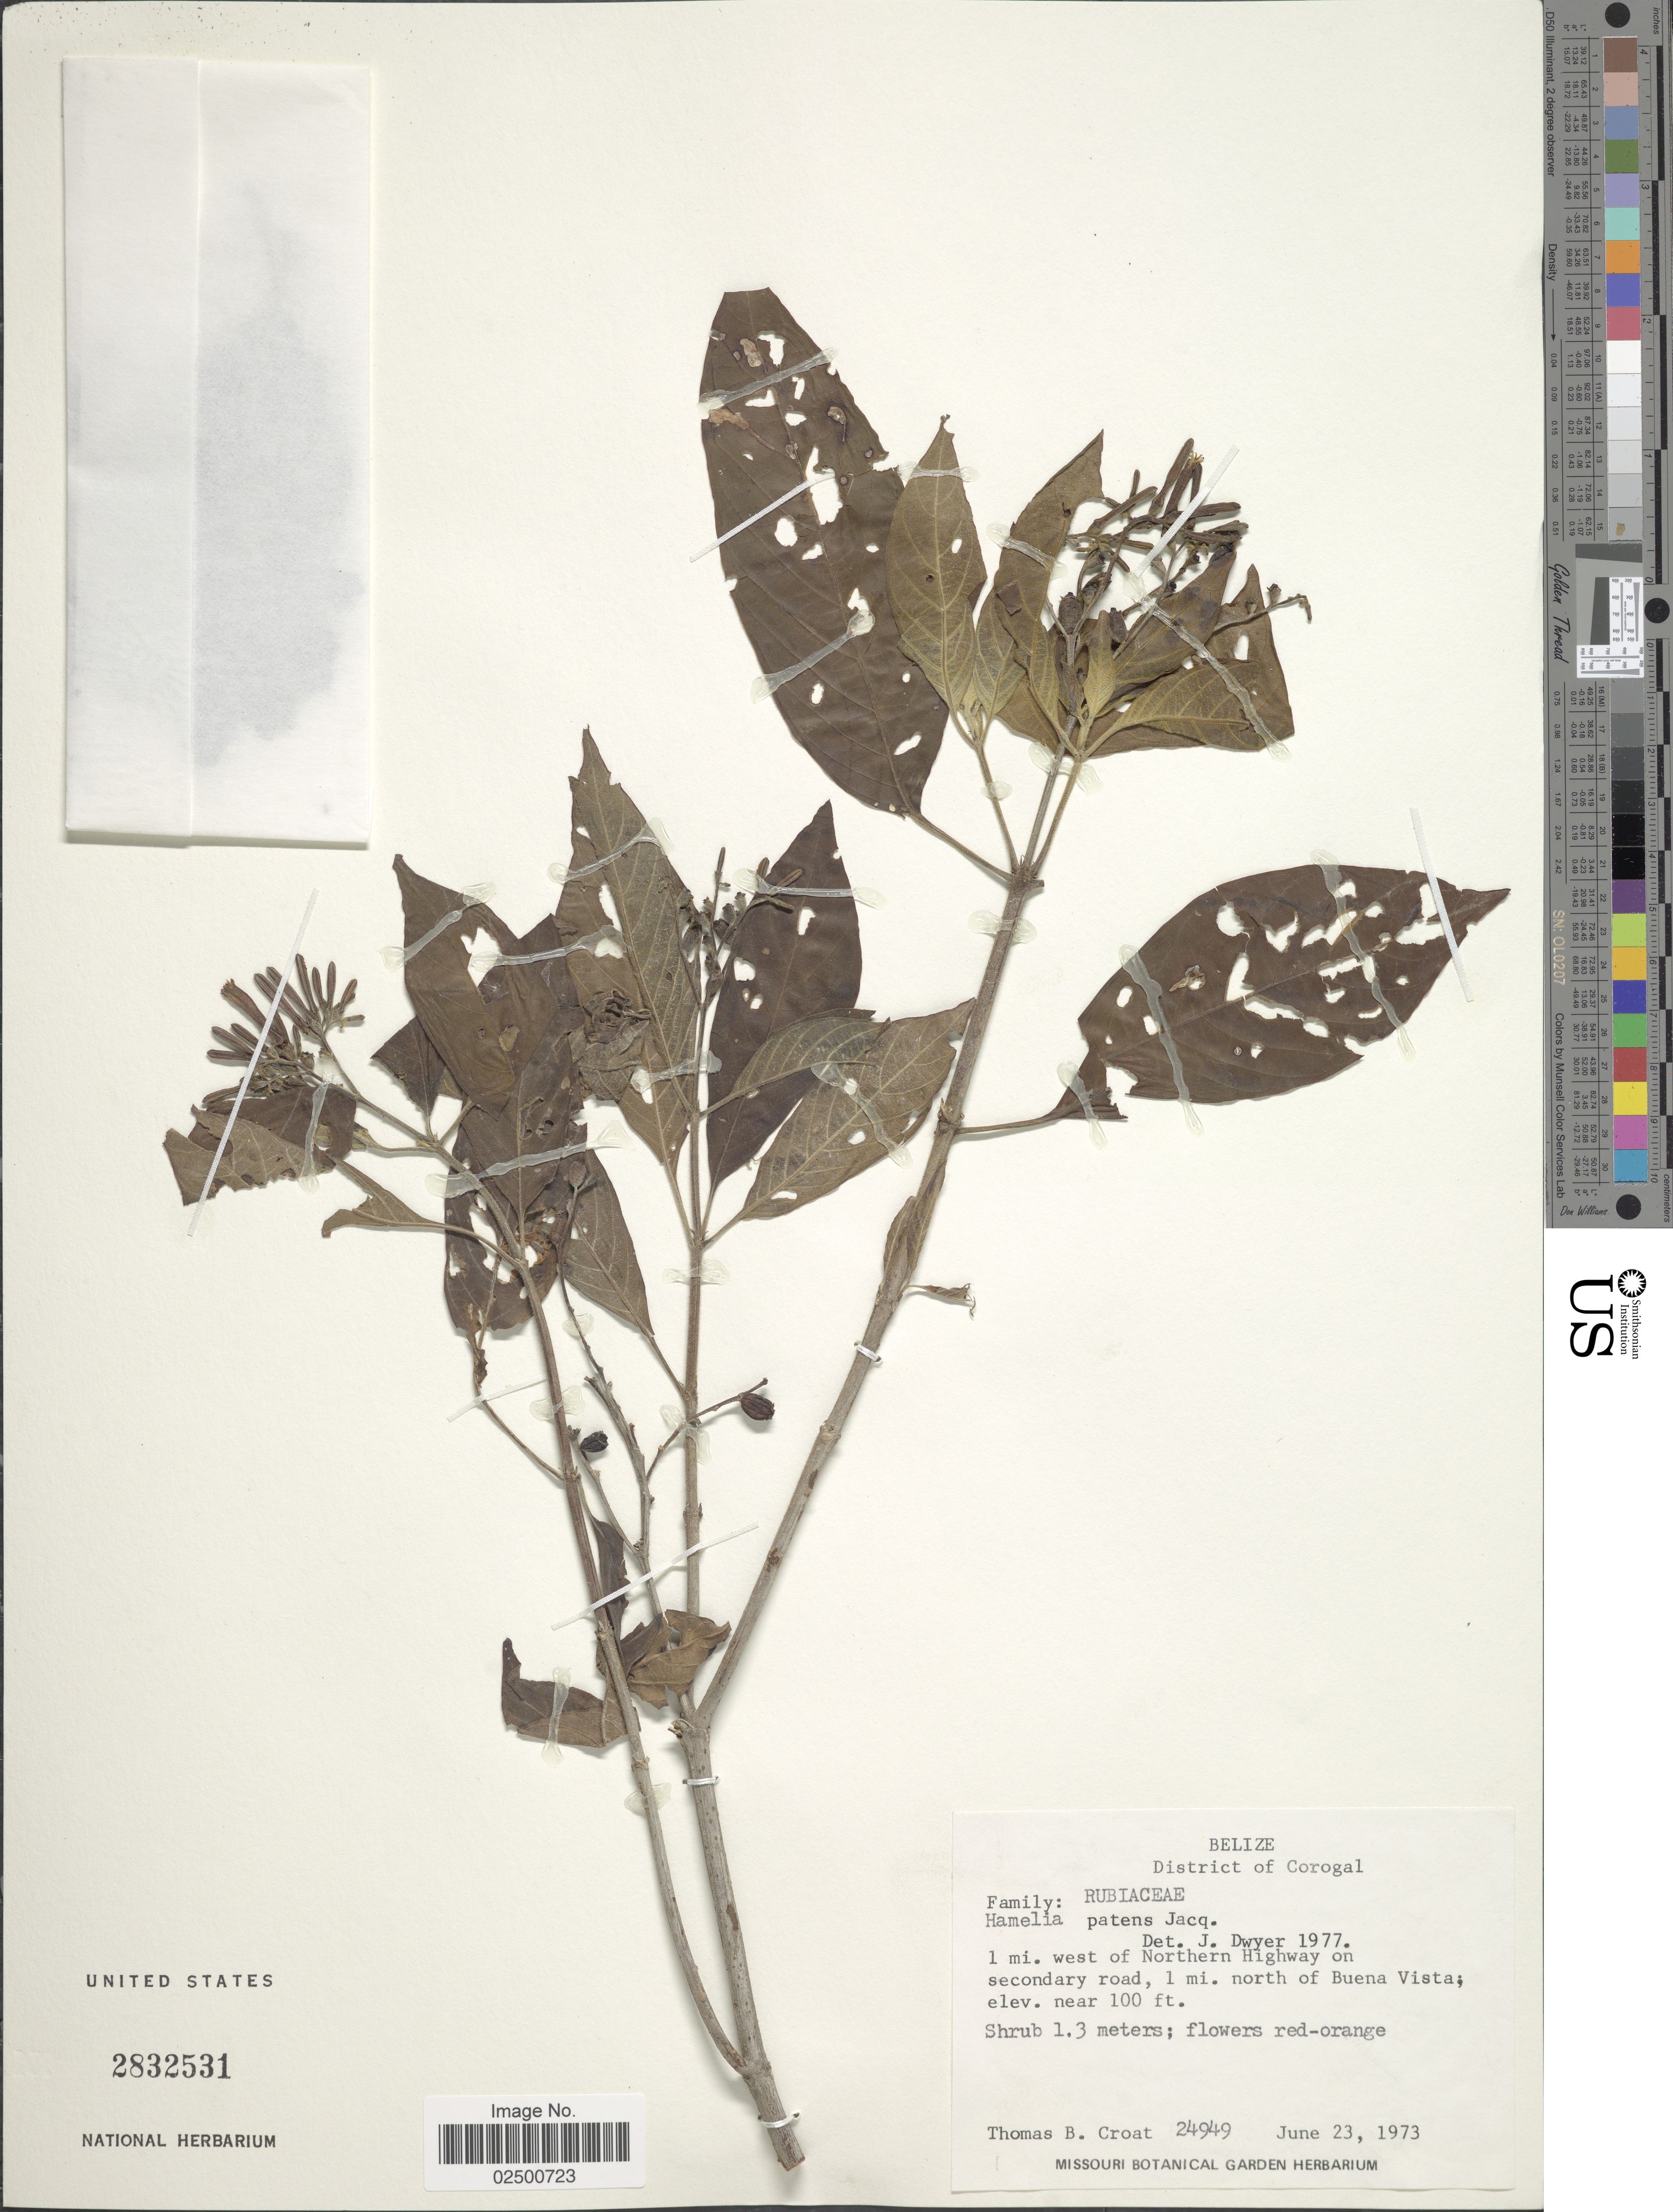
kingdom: Plantae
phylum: Tracheophyta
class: Magnoliopsida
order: Gentianales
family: Rubiaceae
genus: Hamelia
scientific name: Hamelia patens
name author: Jacq.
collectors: T. B. Croat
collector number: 24949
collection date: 1973-06-23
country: Belize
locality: District of Corogal. 1 mi. west of Northern Highway on secondary road, 1 mi. north of Buena Vista.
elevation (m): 30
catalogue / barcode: US 2832531